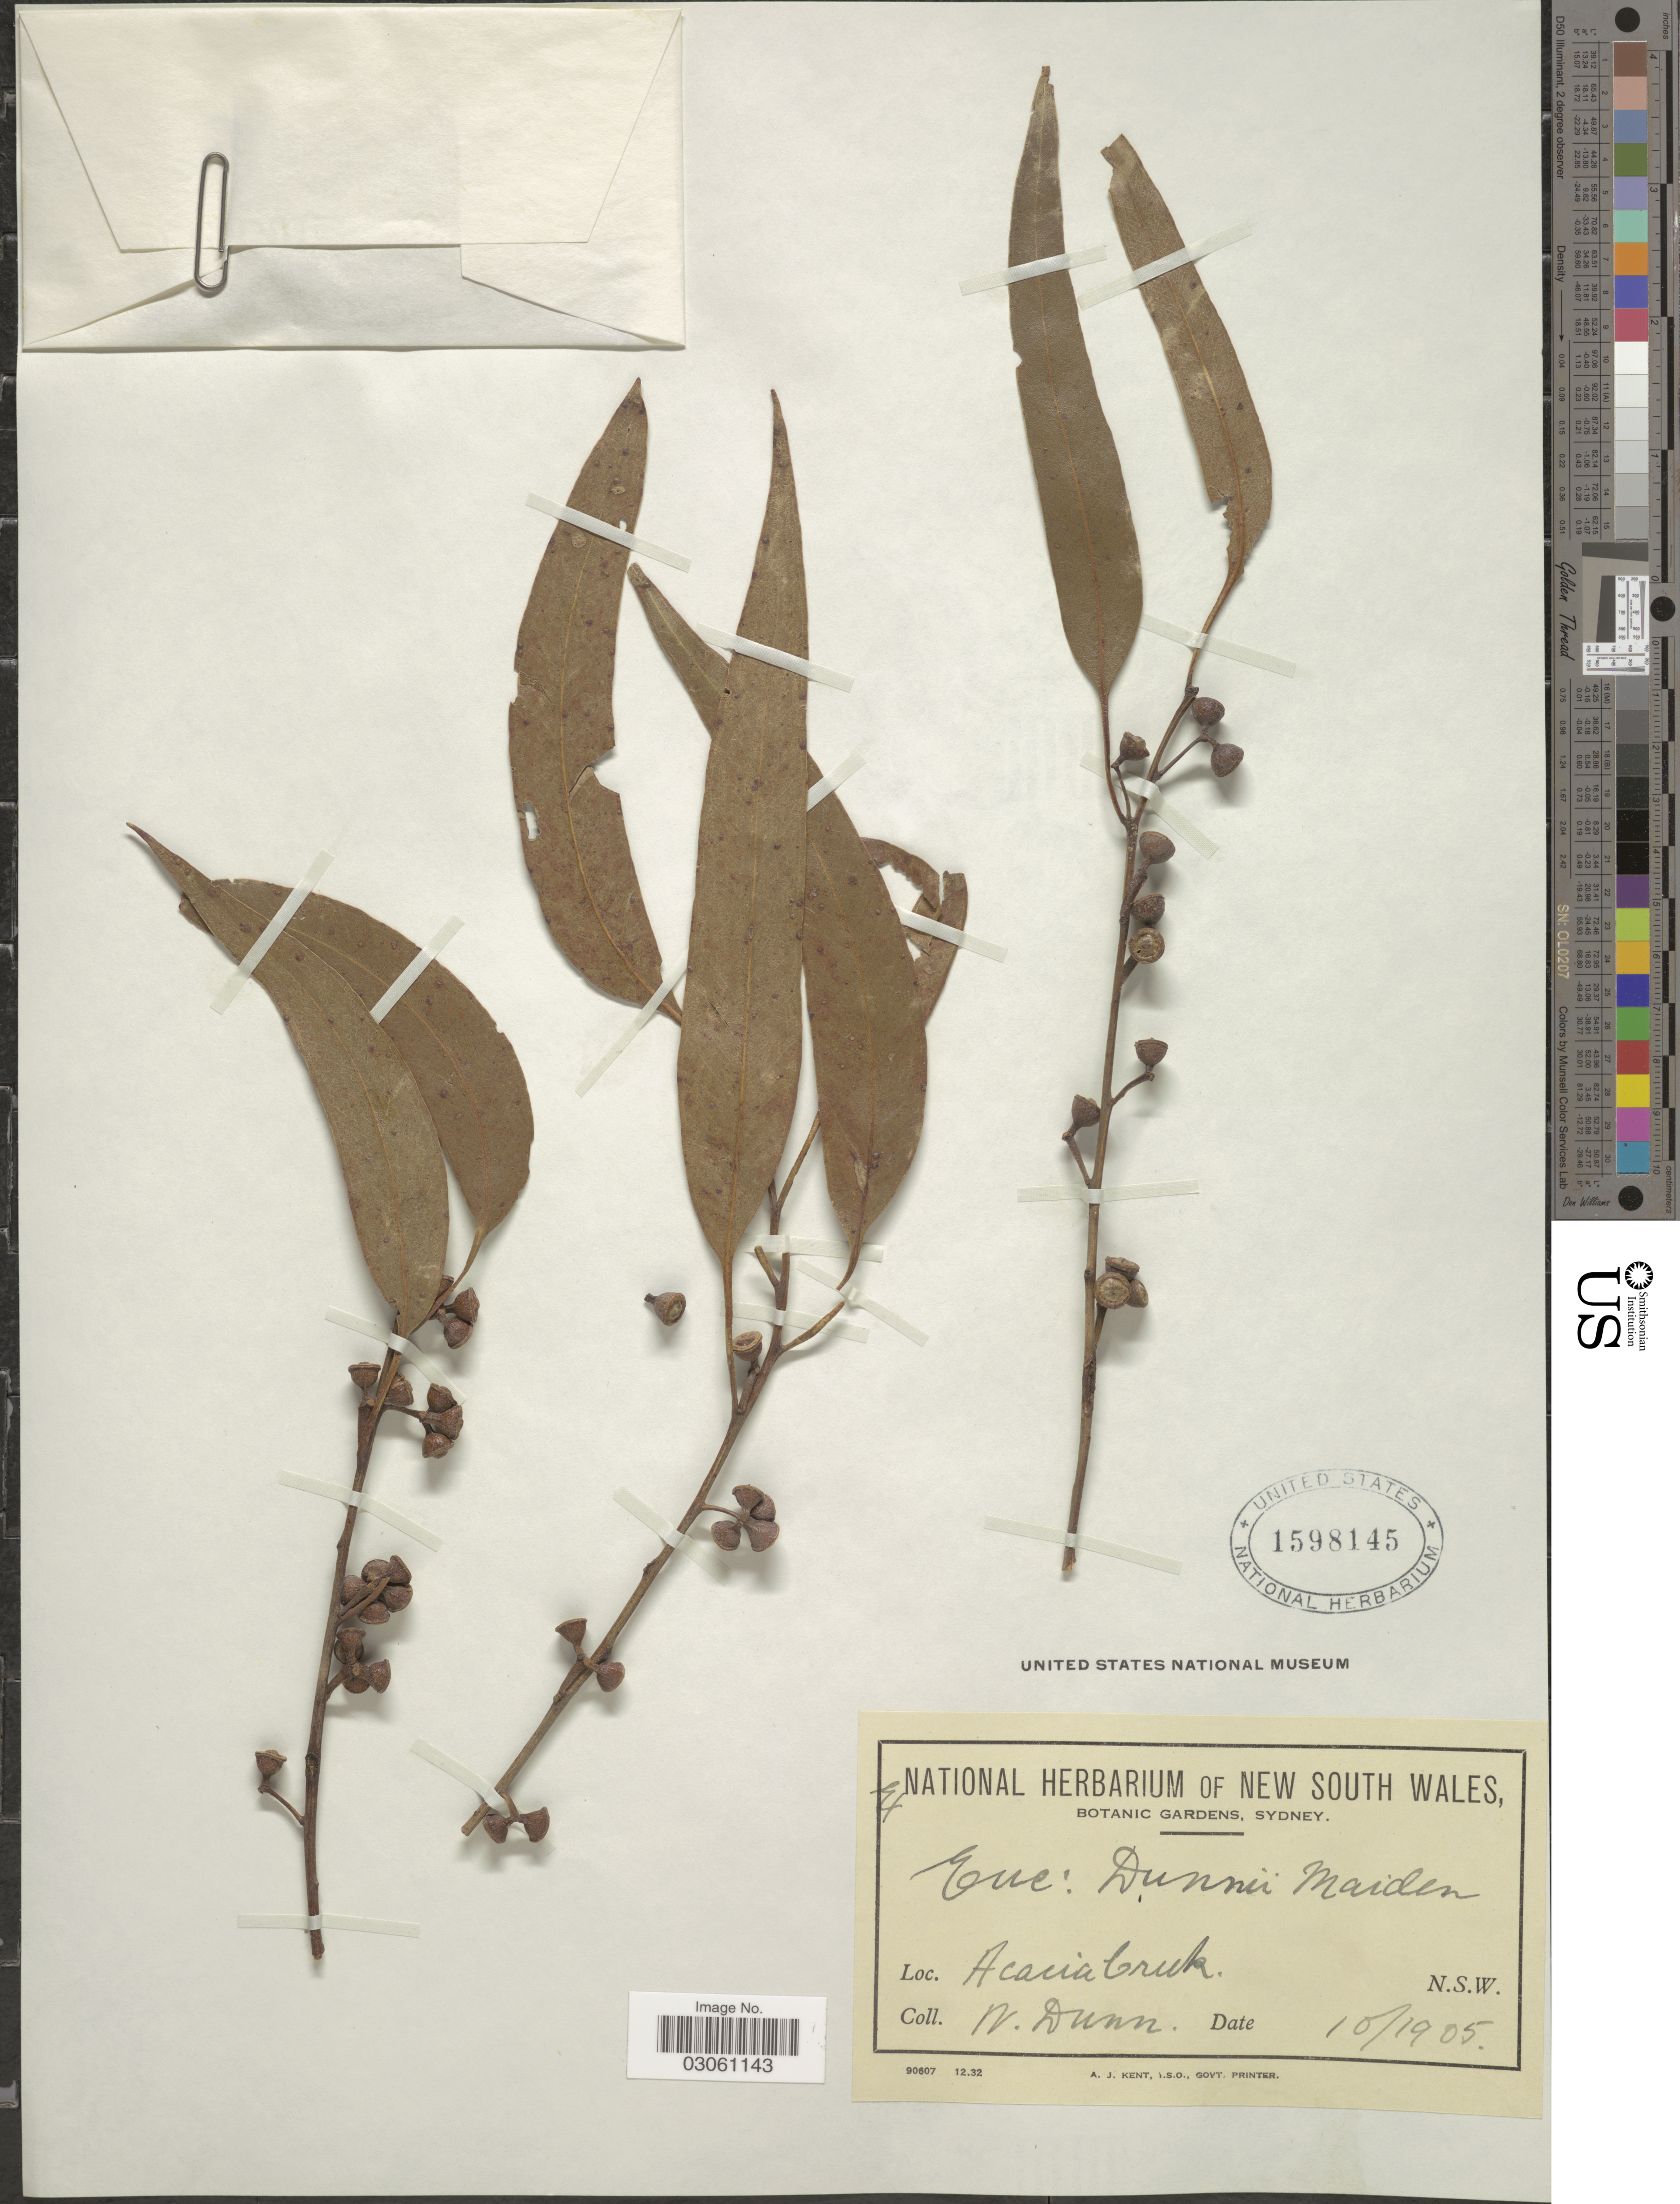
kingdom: Plantae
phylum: Tracheophyta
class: Magnoliopsida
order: Myrtales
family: Myrtaceae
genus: Eucalyptus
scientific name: Eucalyptus dunnii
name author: Maiden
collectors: W. Dunn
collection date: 1905-10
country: Australia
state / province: New South Wales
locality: Acacia Creek.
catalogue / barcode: US 1598145